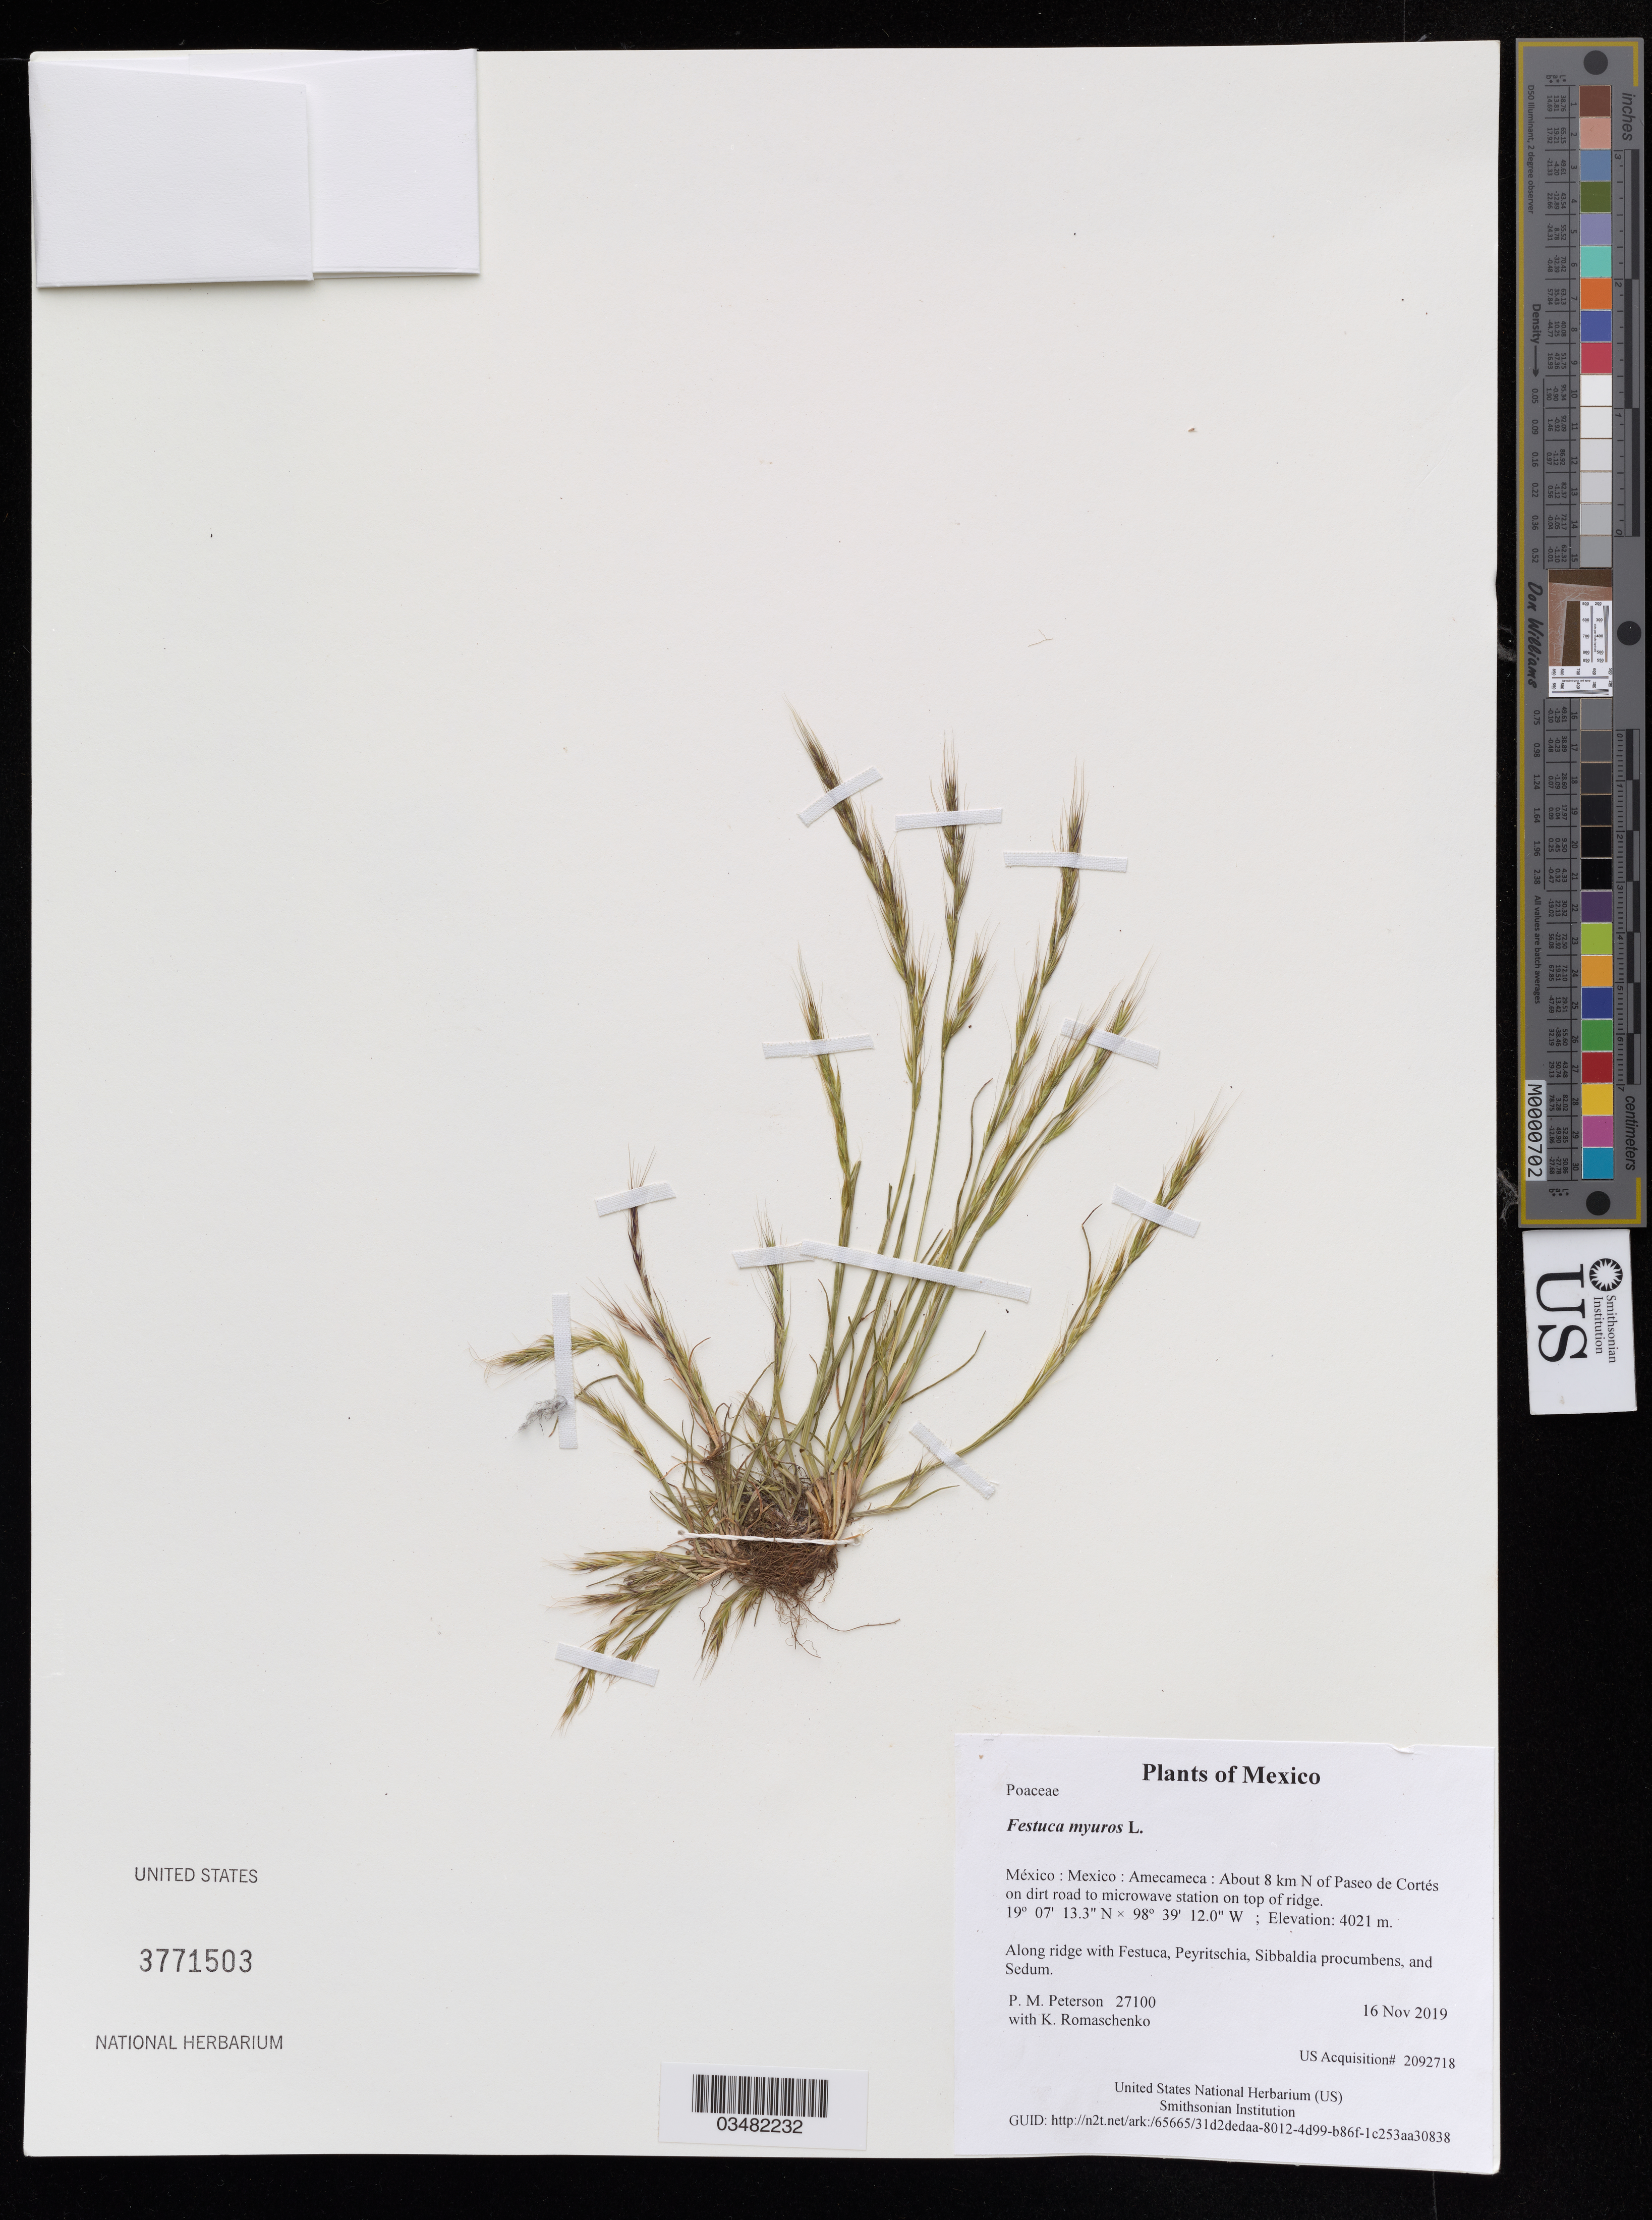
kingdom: Plantae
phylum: Tracheophyta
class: Liliopsida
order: Poales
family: Poaceae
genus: Festuca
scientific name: Festuca myuros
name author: L.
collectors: P. M. Peterson & K. Romaschenko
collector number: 27100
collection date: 2019-11-16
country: México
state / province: Mexico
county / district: Amecameca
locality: About 8 km N of Paseo de Cortés on dirt road to microwave station on top of ridge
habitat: Along ridge with Festuca, Peyritschia, Sibbaldia procumbens, and Sedum.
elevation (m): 4021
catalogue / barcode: US 3771503